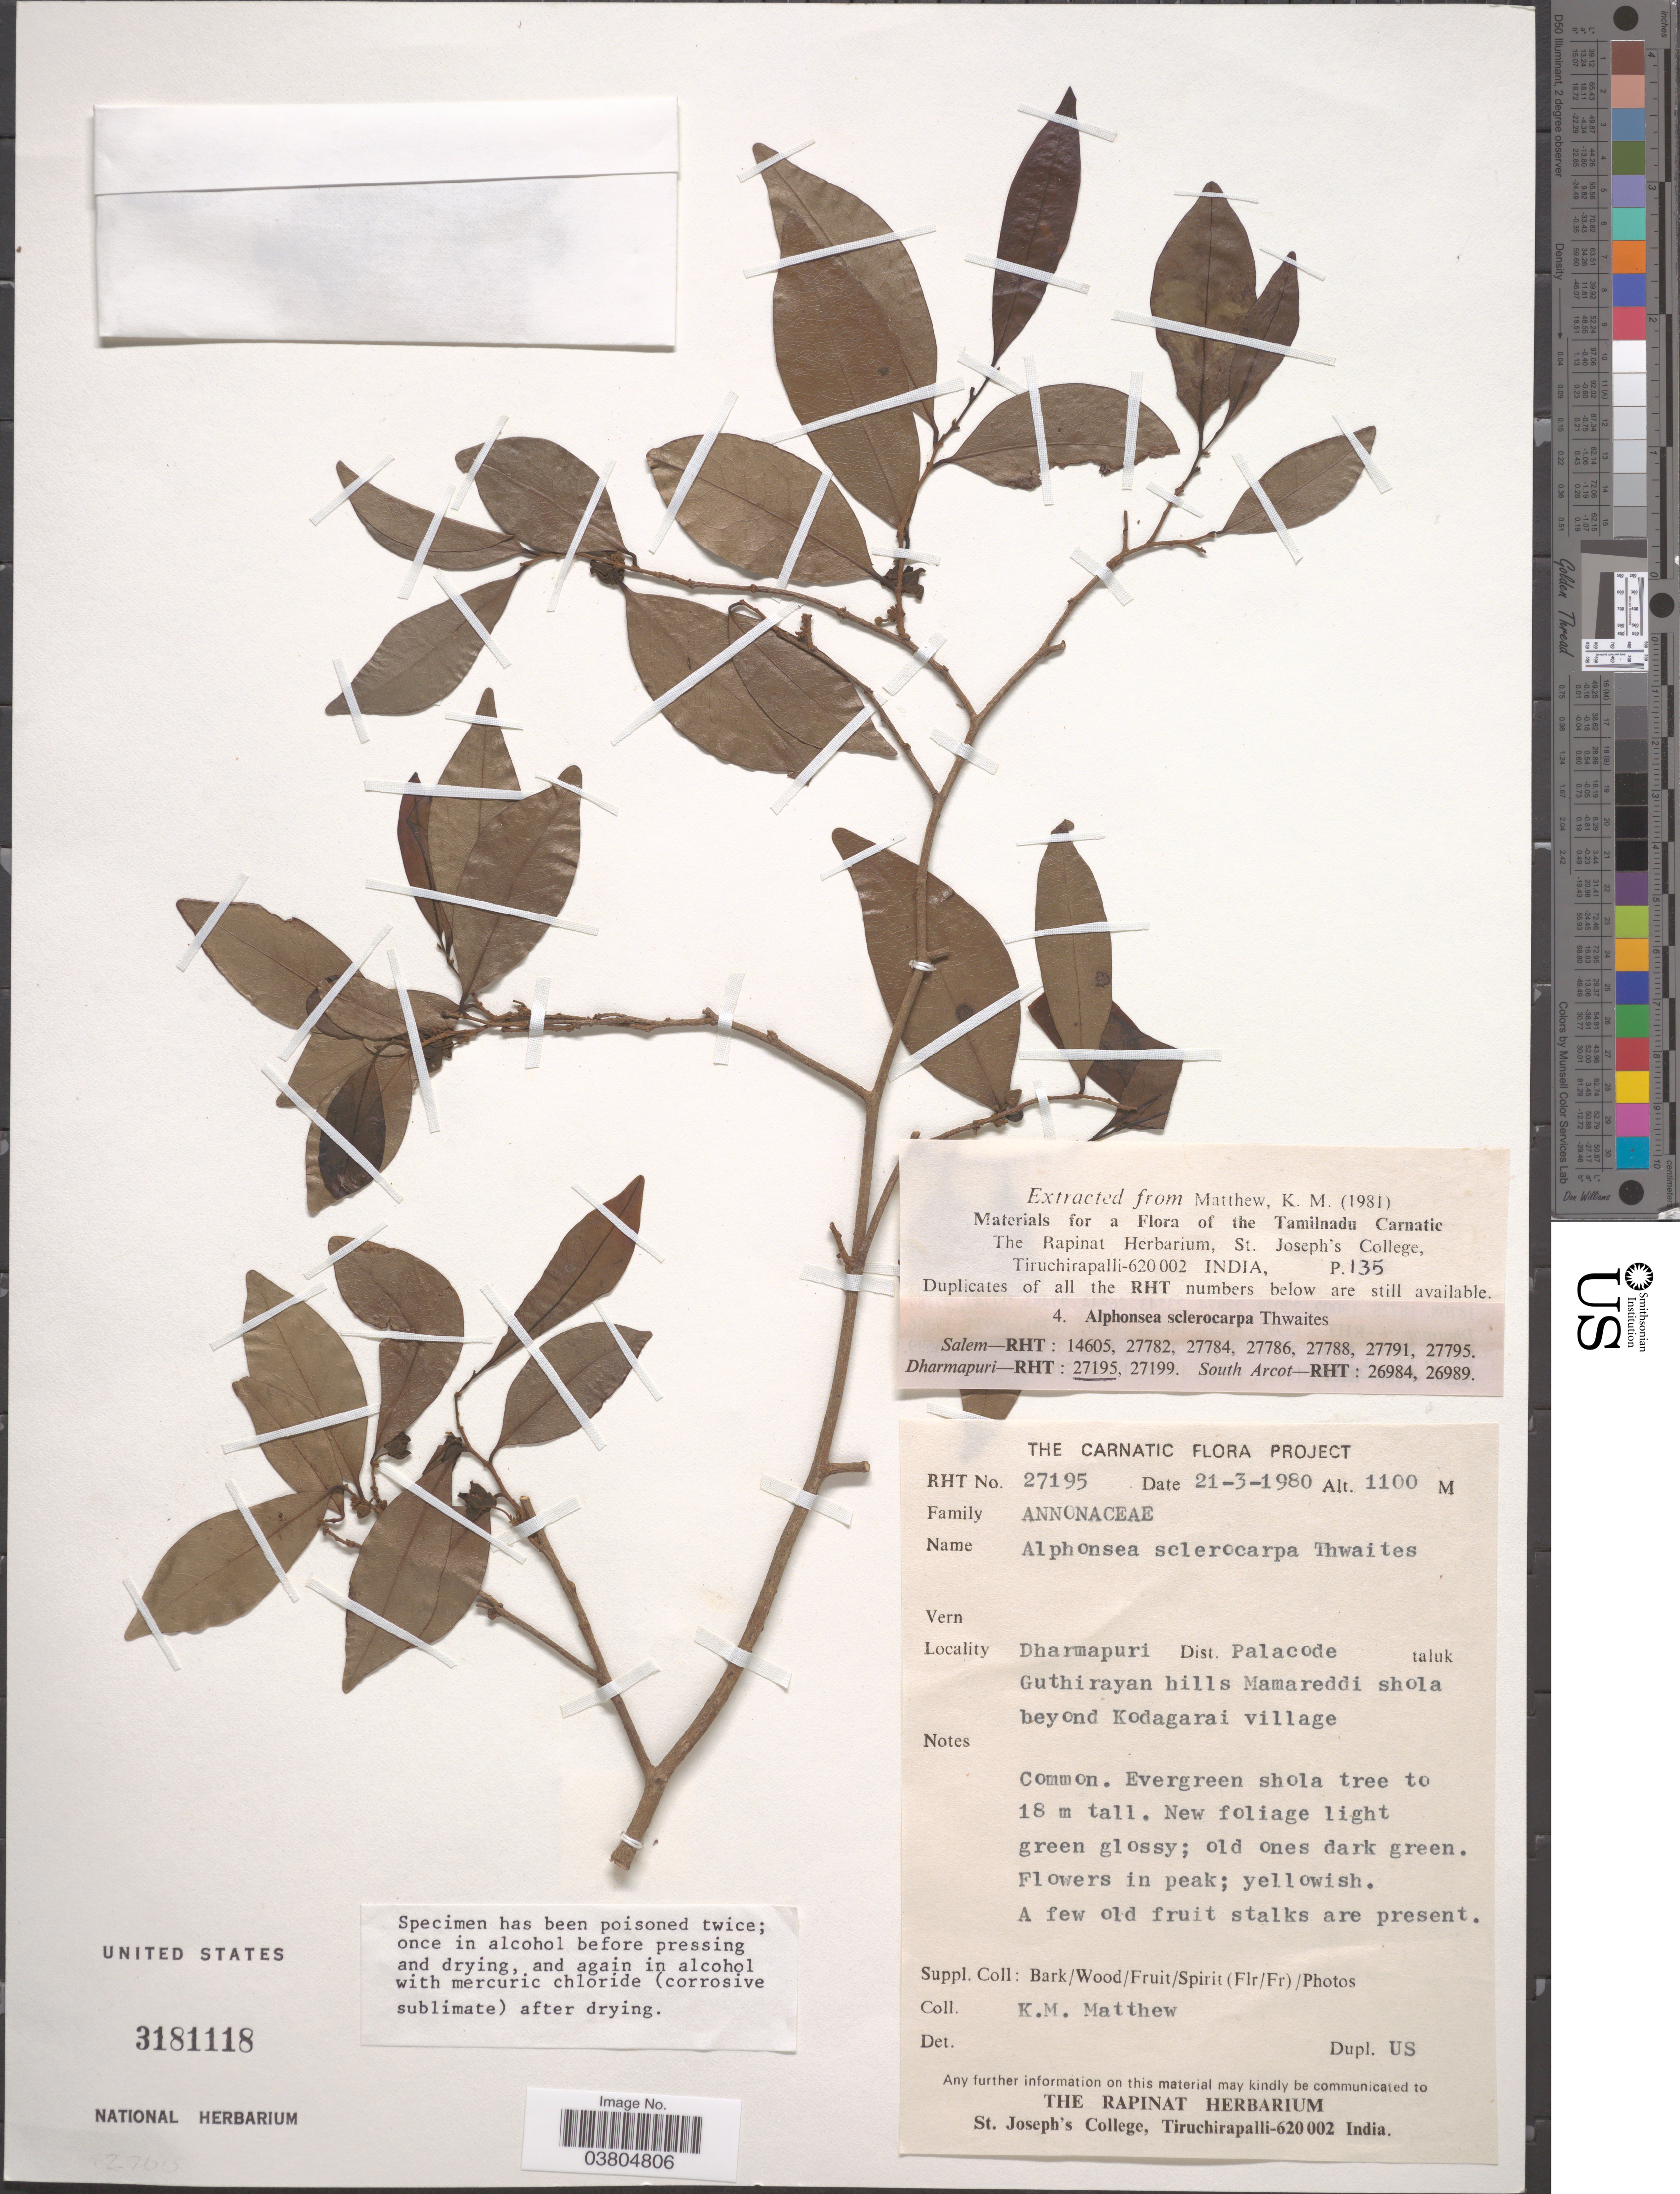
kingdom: Plantae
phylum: Tracheophyta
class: Magnoliopsida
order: Magnoliales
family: Annonaceae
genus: Alphonsea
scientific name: Alphonsea lutea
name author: (Roxb.) Hook. f. ex Thomson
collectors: K. M. Matthew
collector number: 27195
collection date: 1980-03-21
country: India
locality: Dharmapuri Dist. Palacode taluk. Guthirayan hills Mamareddi shola beyond Kodagarai village.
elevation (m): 1100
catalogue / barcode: US 3181118